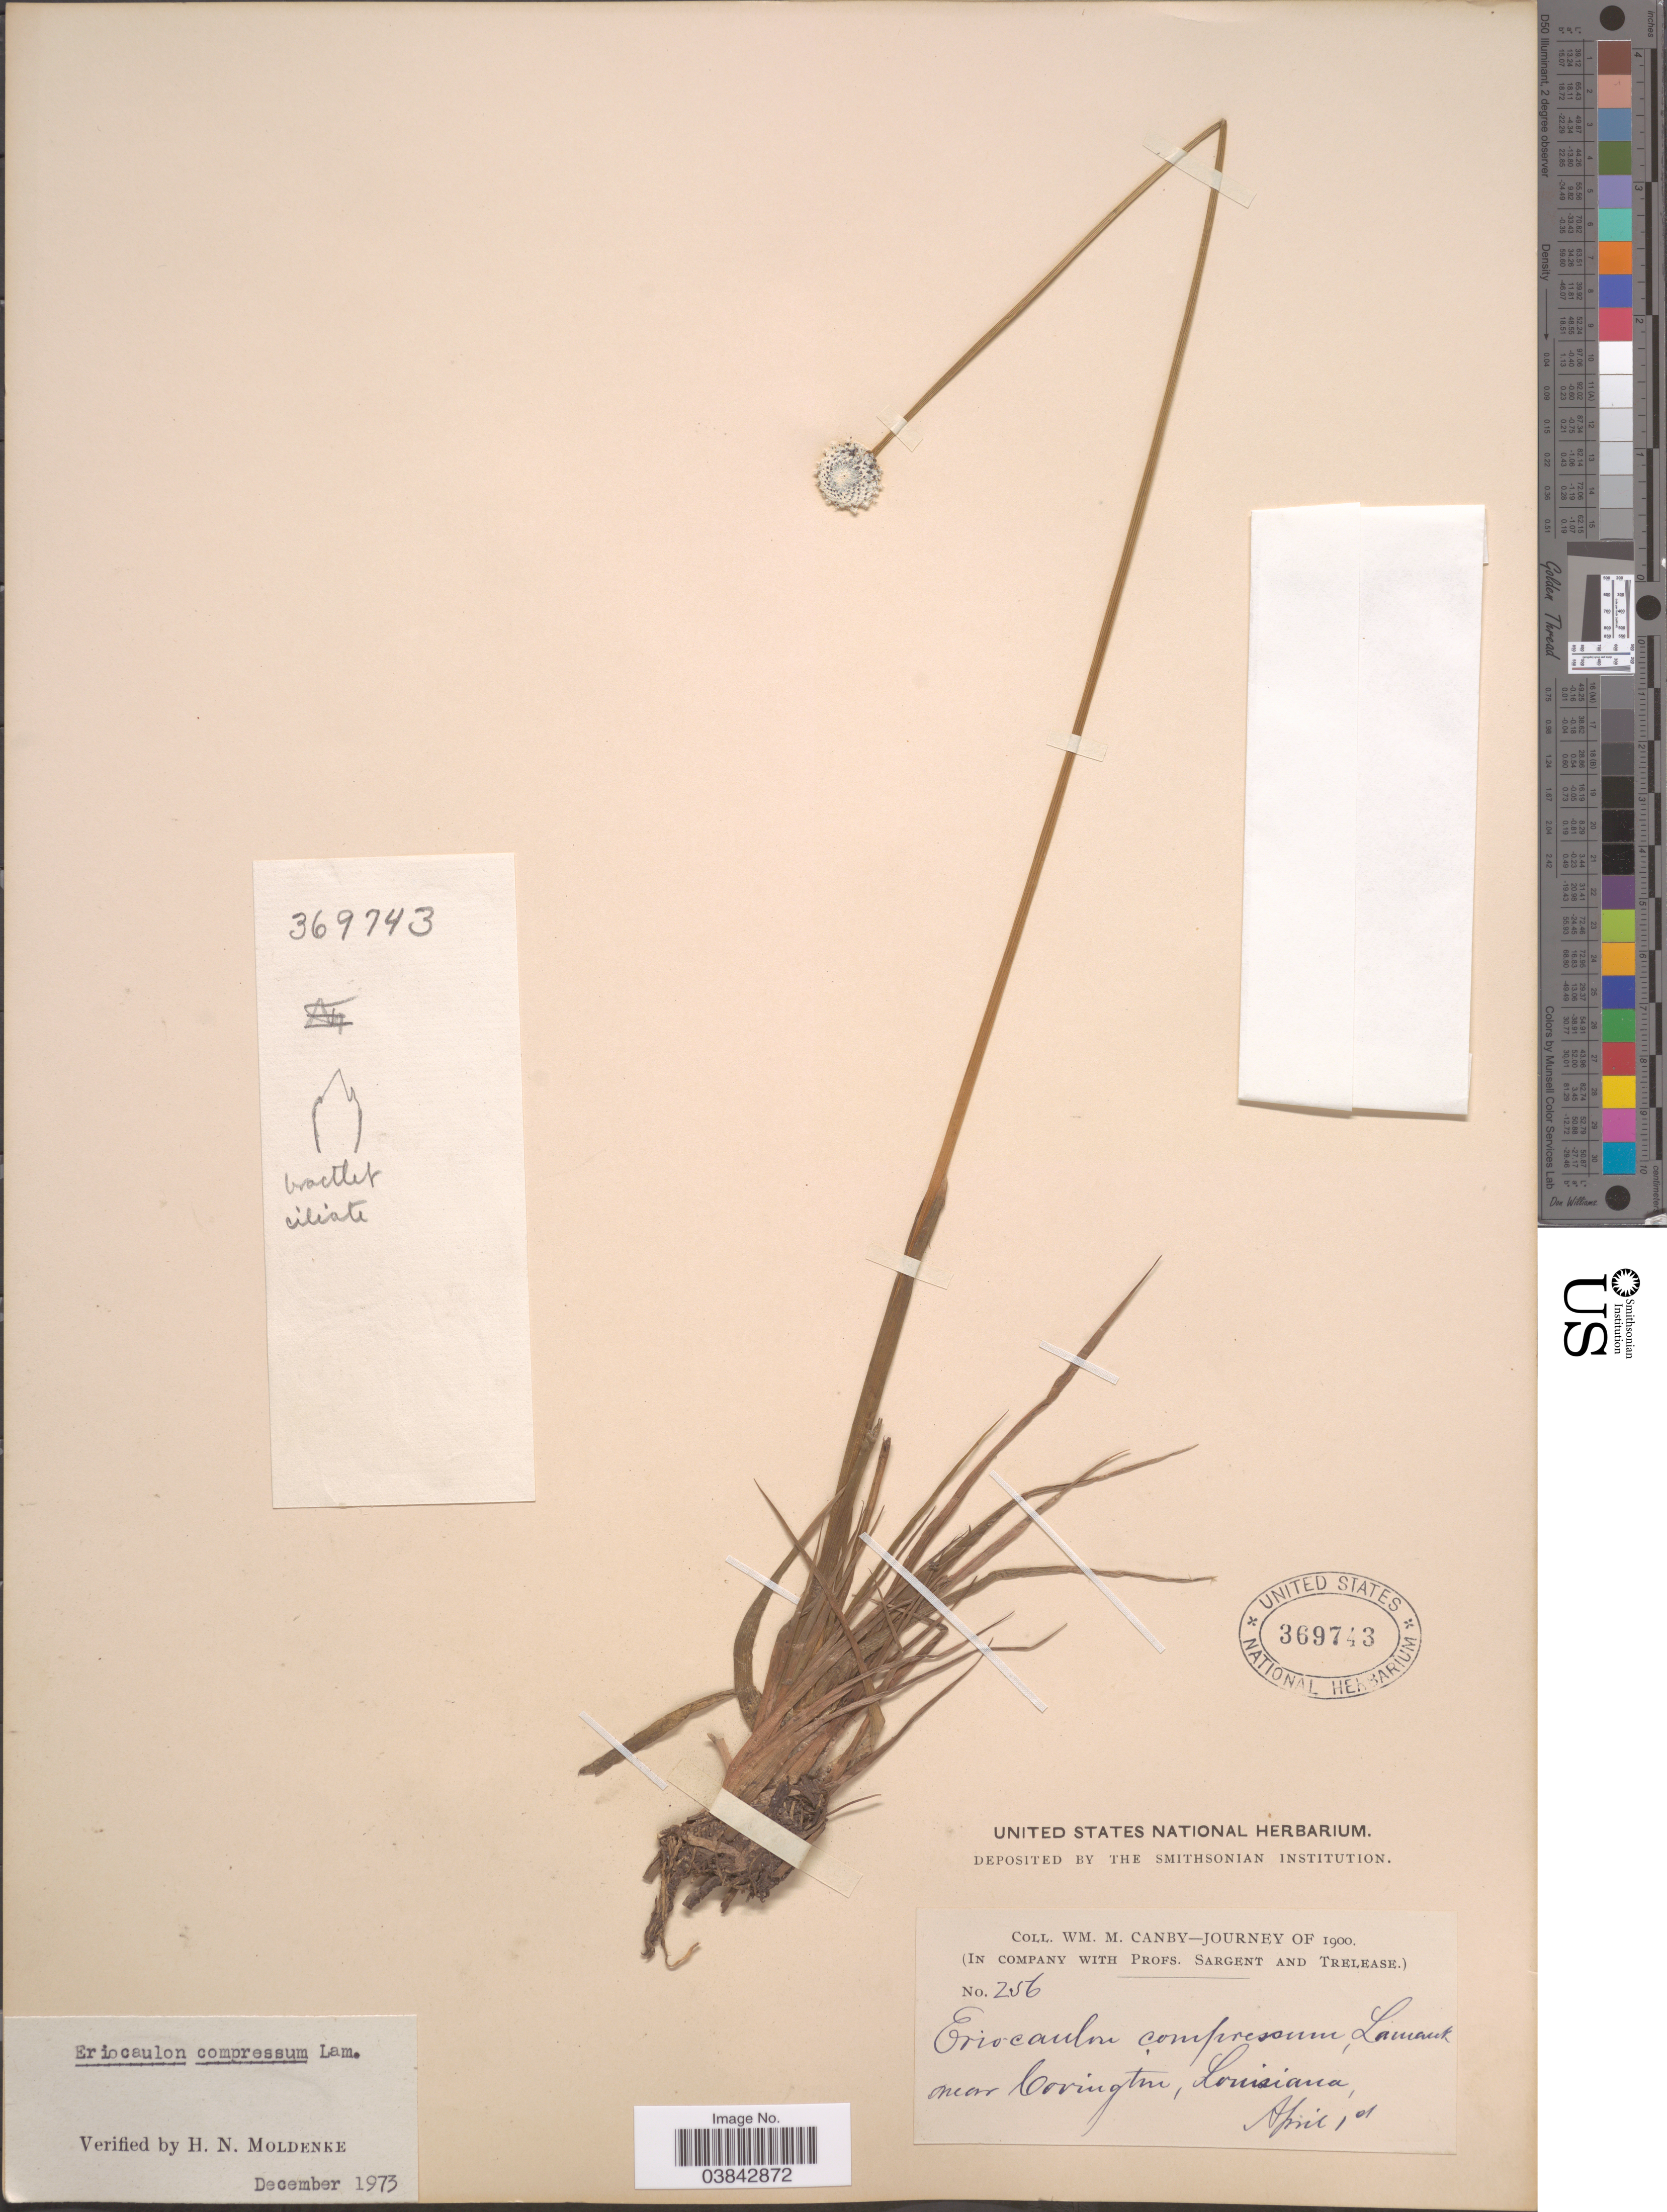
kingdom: Plantae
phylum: Tracheophyta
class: Liliopsida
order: Poales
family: Eriocaulaceae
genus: Eriocaulon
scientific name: Eriocaulon compressum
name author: Lam.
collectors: W. M. Canby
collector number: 256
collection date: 1900-04-01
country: United States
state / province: Louisiana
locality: Near Covington.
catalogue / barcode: US 369743